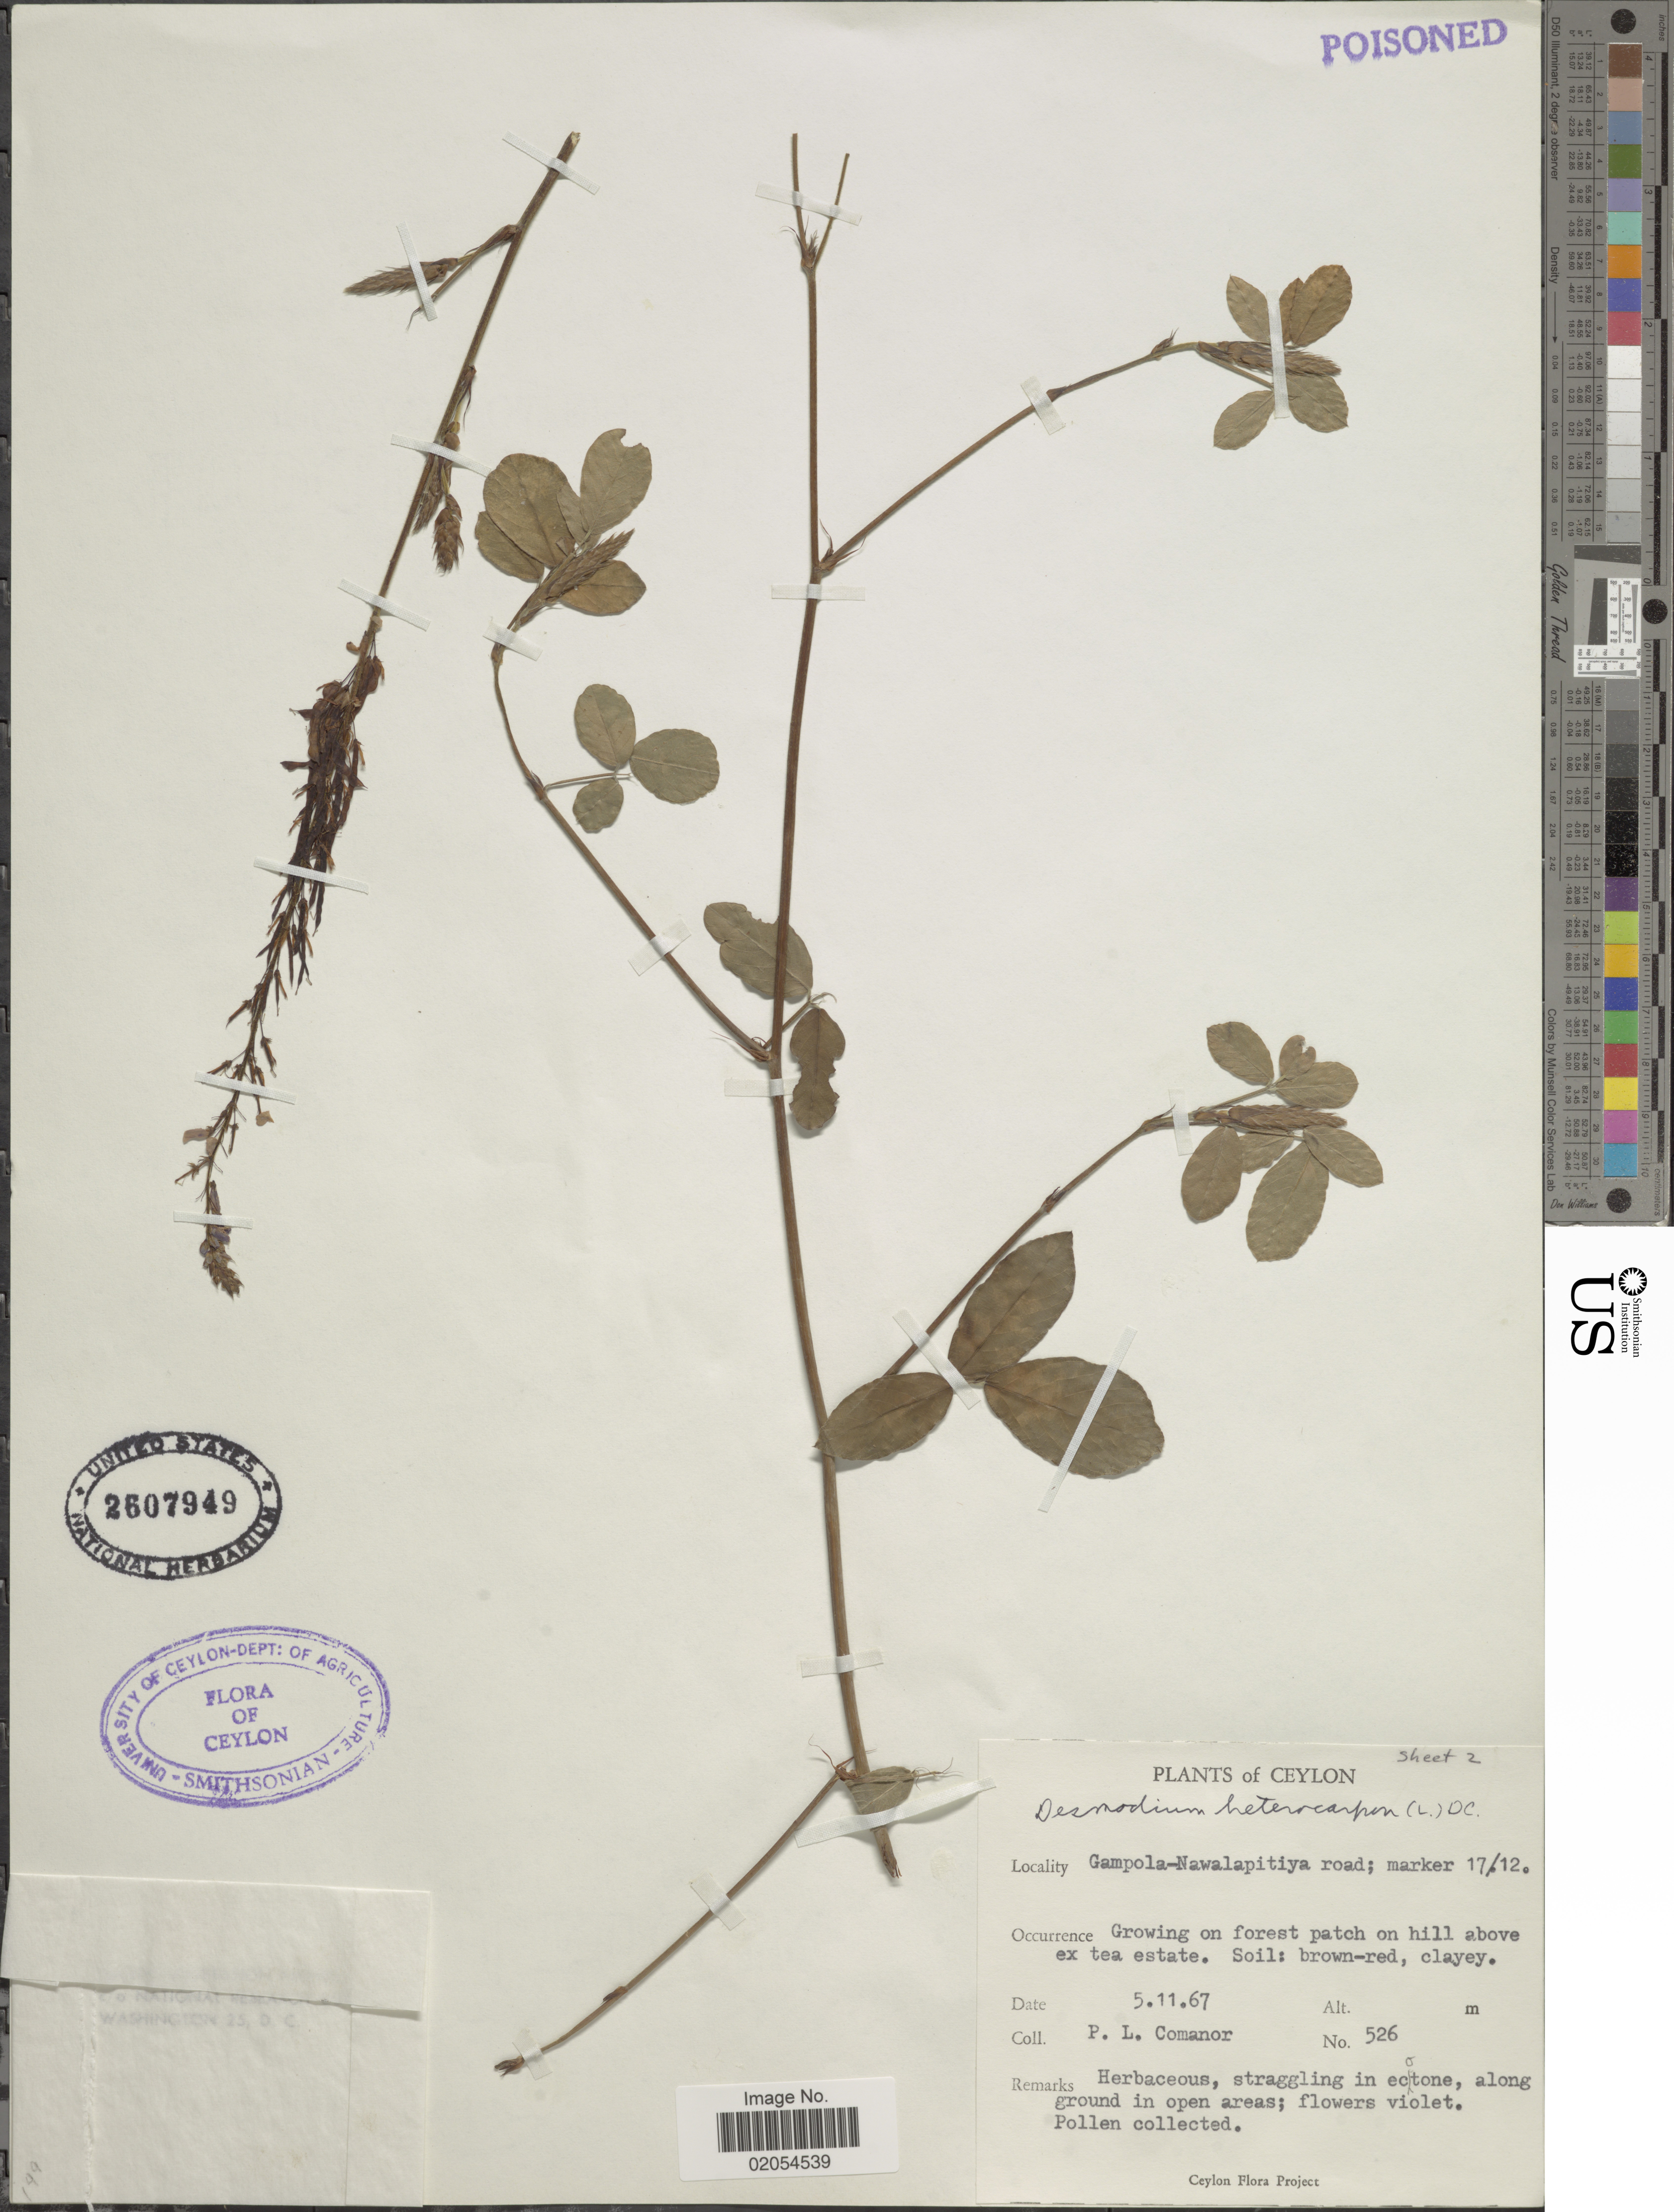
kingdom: Plantae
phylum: Tracheophyta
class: Magnoliopsida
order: Fabales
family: Fabaceae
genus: Grona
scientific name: Grona heterocarpos subsp. heterocarpos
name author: (L.) H. Ohashi & K. Ohashi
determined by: Strong, Mark T., (BOT), Smithsonian Institution - National Museum of Natural History (UNITED STATES)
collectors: P. Comanor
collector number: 526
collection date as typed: Transcribed d/m/y: 5/11/67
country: Sri Lanka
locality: Ceylon, Gampola-Nawalapitiya, marker 17/12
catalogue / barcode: US 2607949